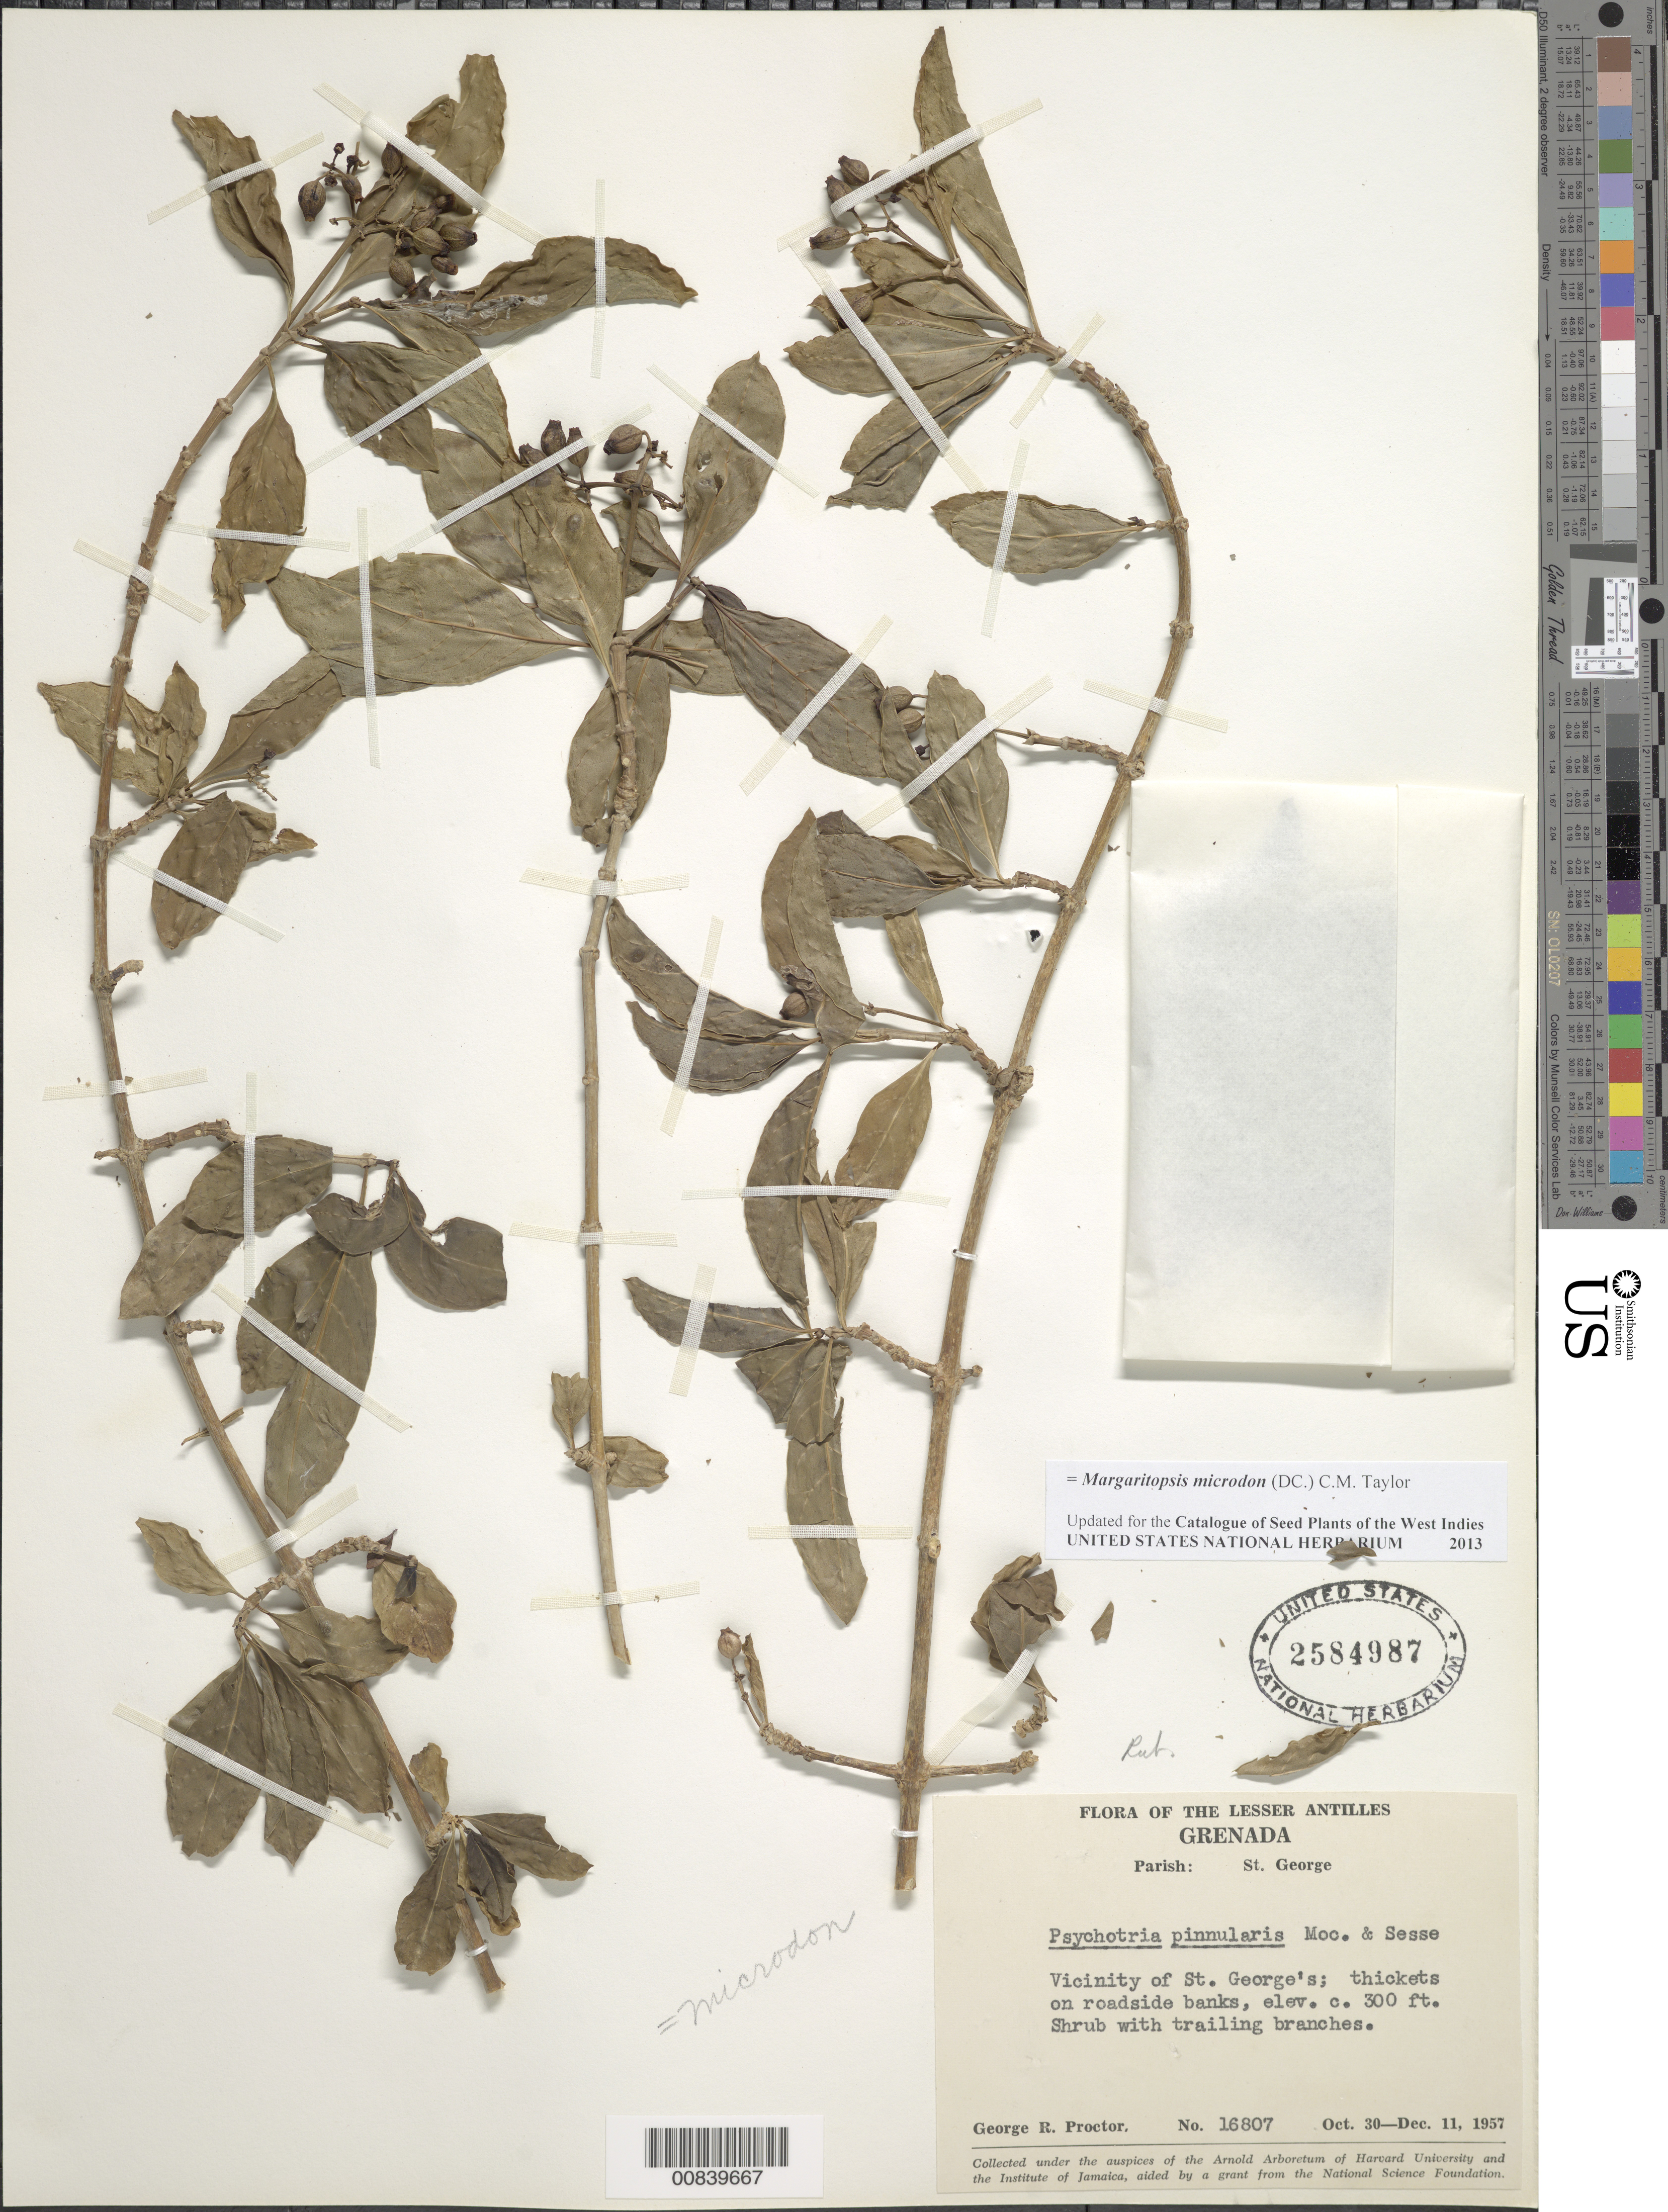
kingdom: Plantae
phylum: Tracheophyta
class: Magnoliopsida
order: Gentianales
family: Rubiaceae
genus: Margaritopsis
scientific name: Margaritopsis microdon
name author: (DC.) C.M. Taylor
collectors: G. R. Proctor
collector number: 16807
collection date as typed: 30 Oct 1957 to 11 Dec 1957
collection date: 1957-10-30/1957-12-11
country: Grenada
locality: Vicinity of St. George's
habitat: Thickets on roadside banks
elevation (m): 91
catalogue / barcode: US 2584987